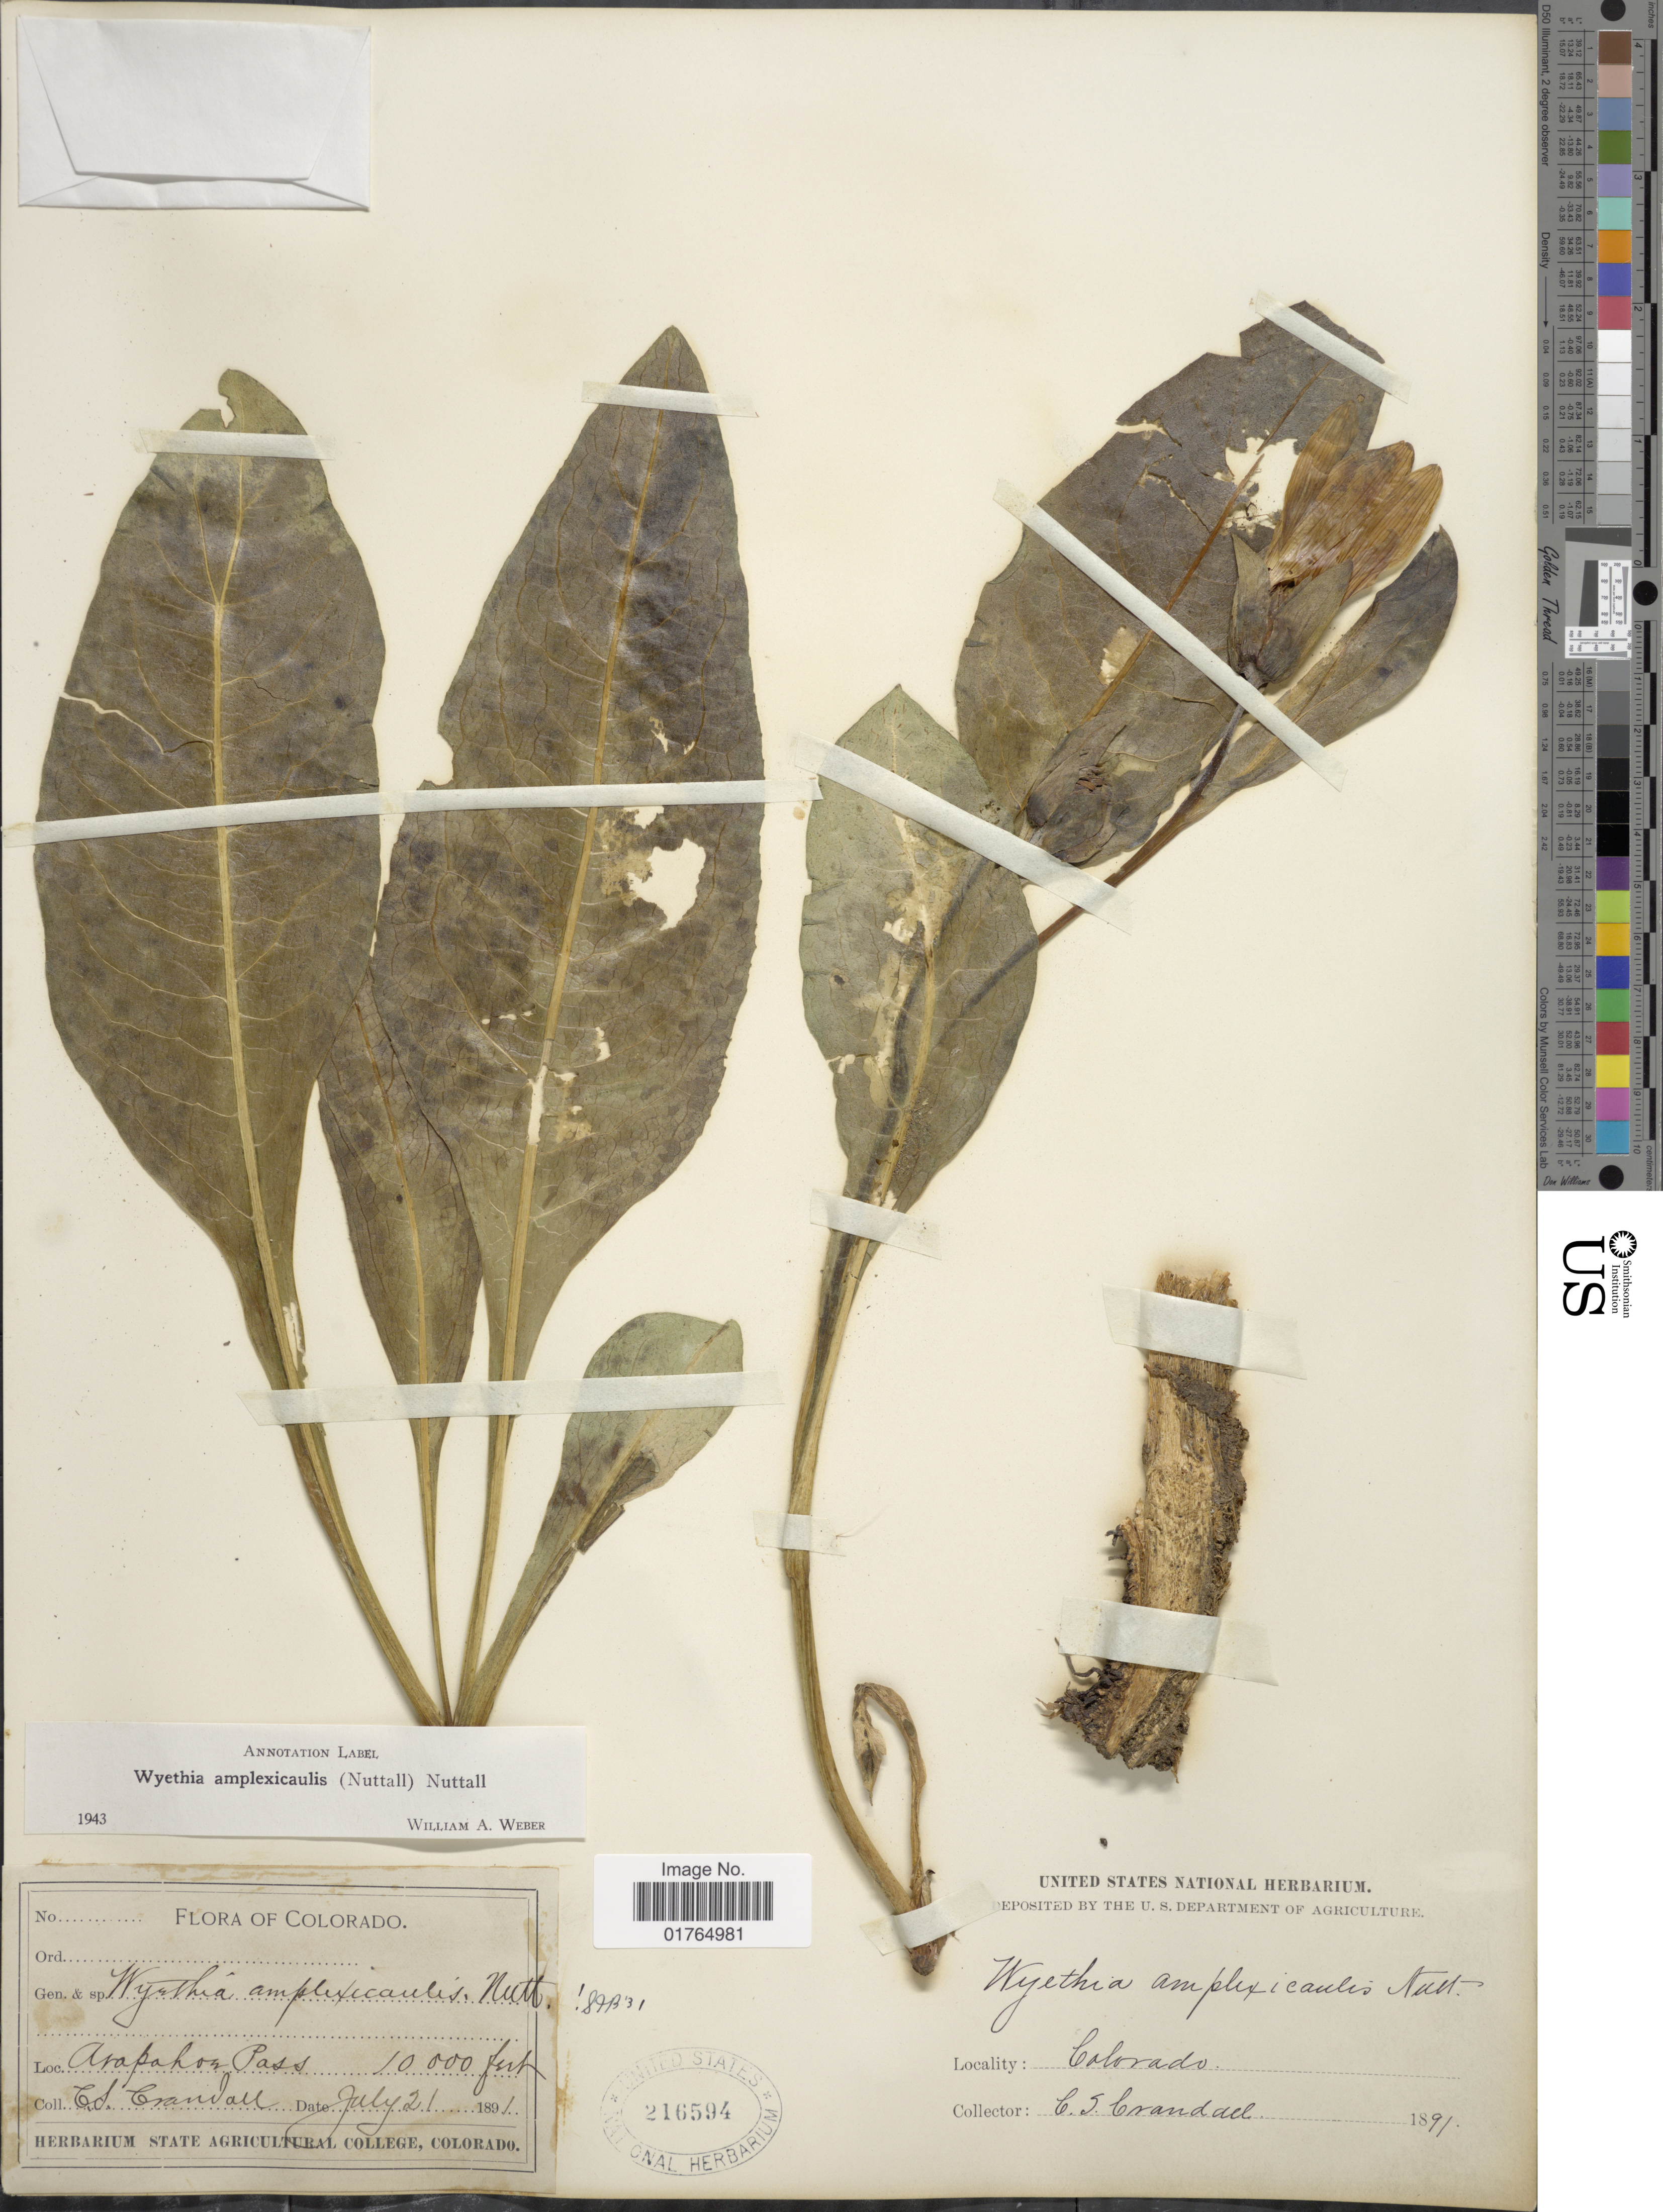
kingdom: Plantae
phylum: Tracheophyta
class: Magnoliopsida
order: Asterales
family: Asteraceae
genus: Wyethia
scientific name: Wyethia amplexicaulis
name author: Nutt.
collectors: C. Crandall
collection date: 1891-07-21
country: United States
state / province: Colorado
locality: Arapahon Pass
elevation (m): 3048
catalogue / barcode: US 216594